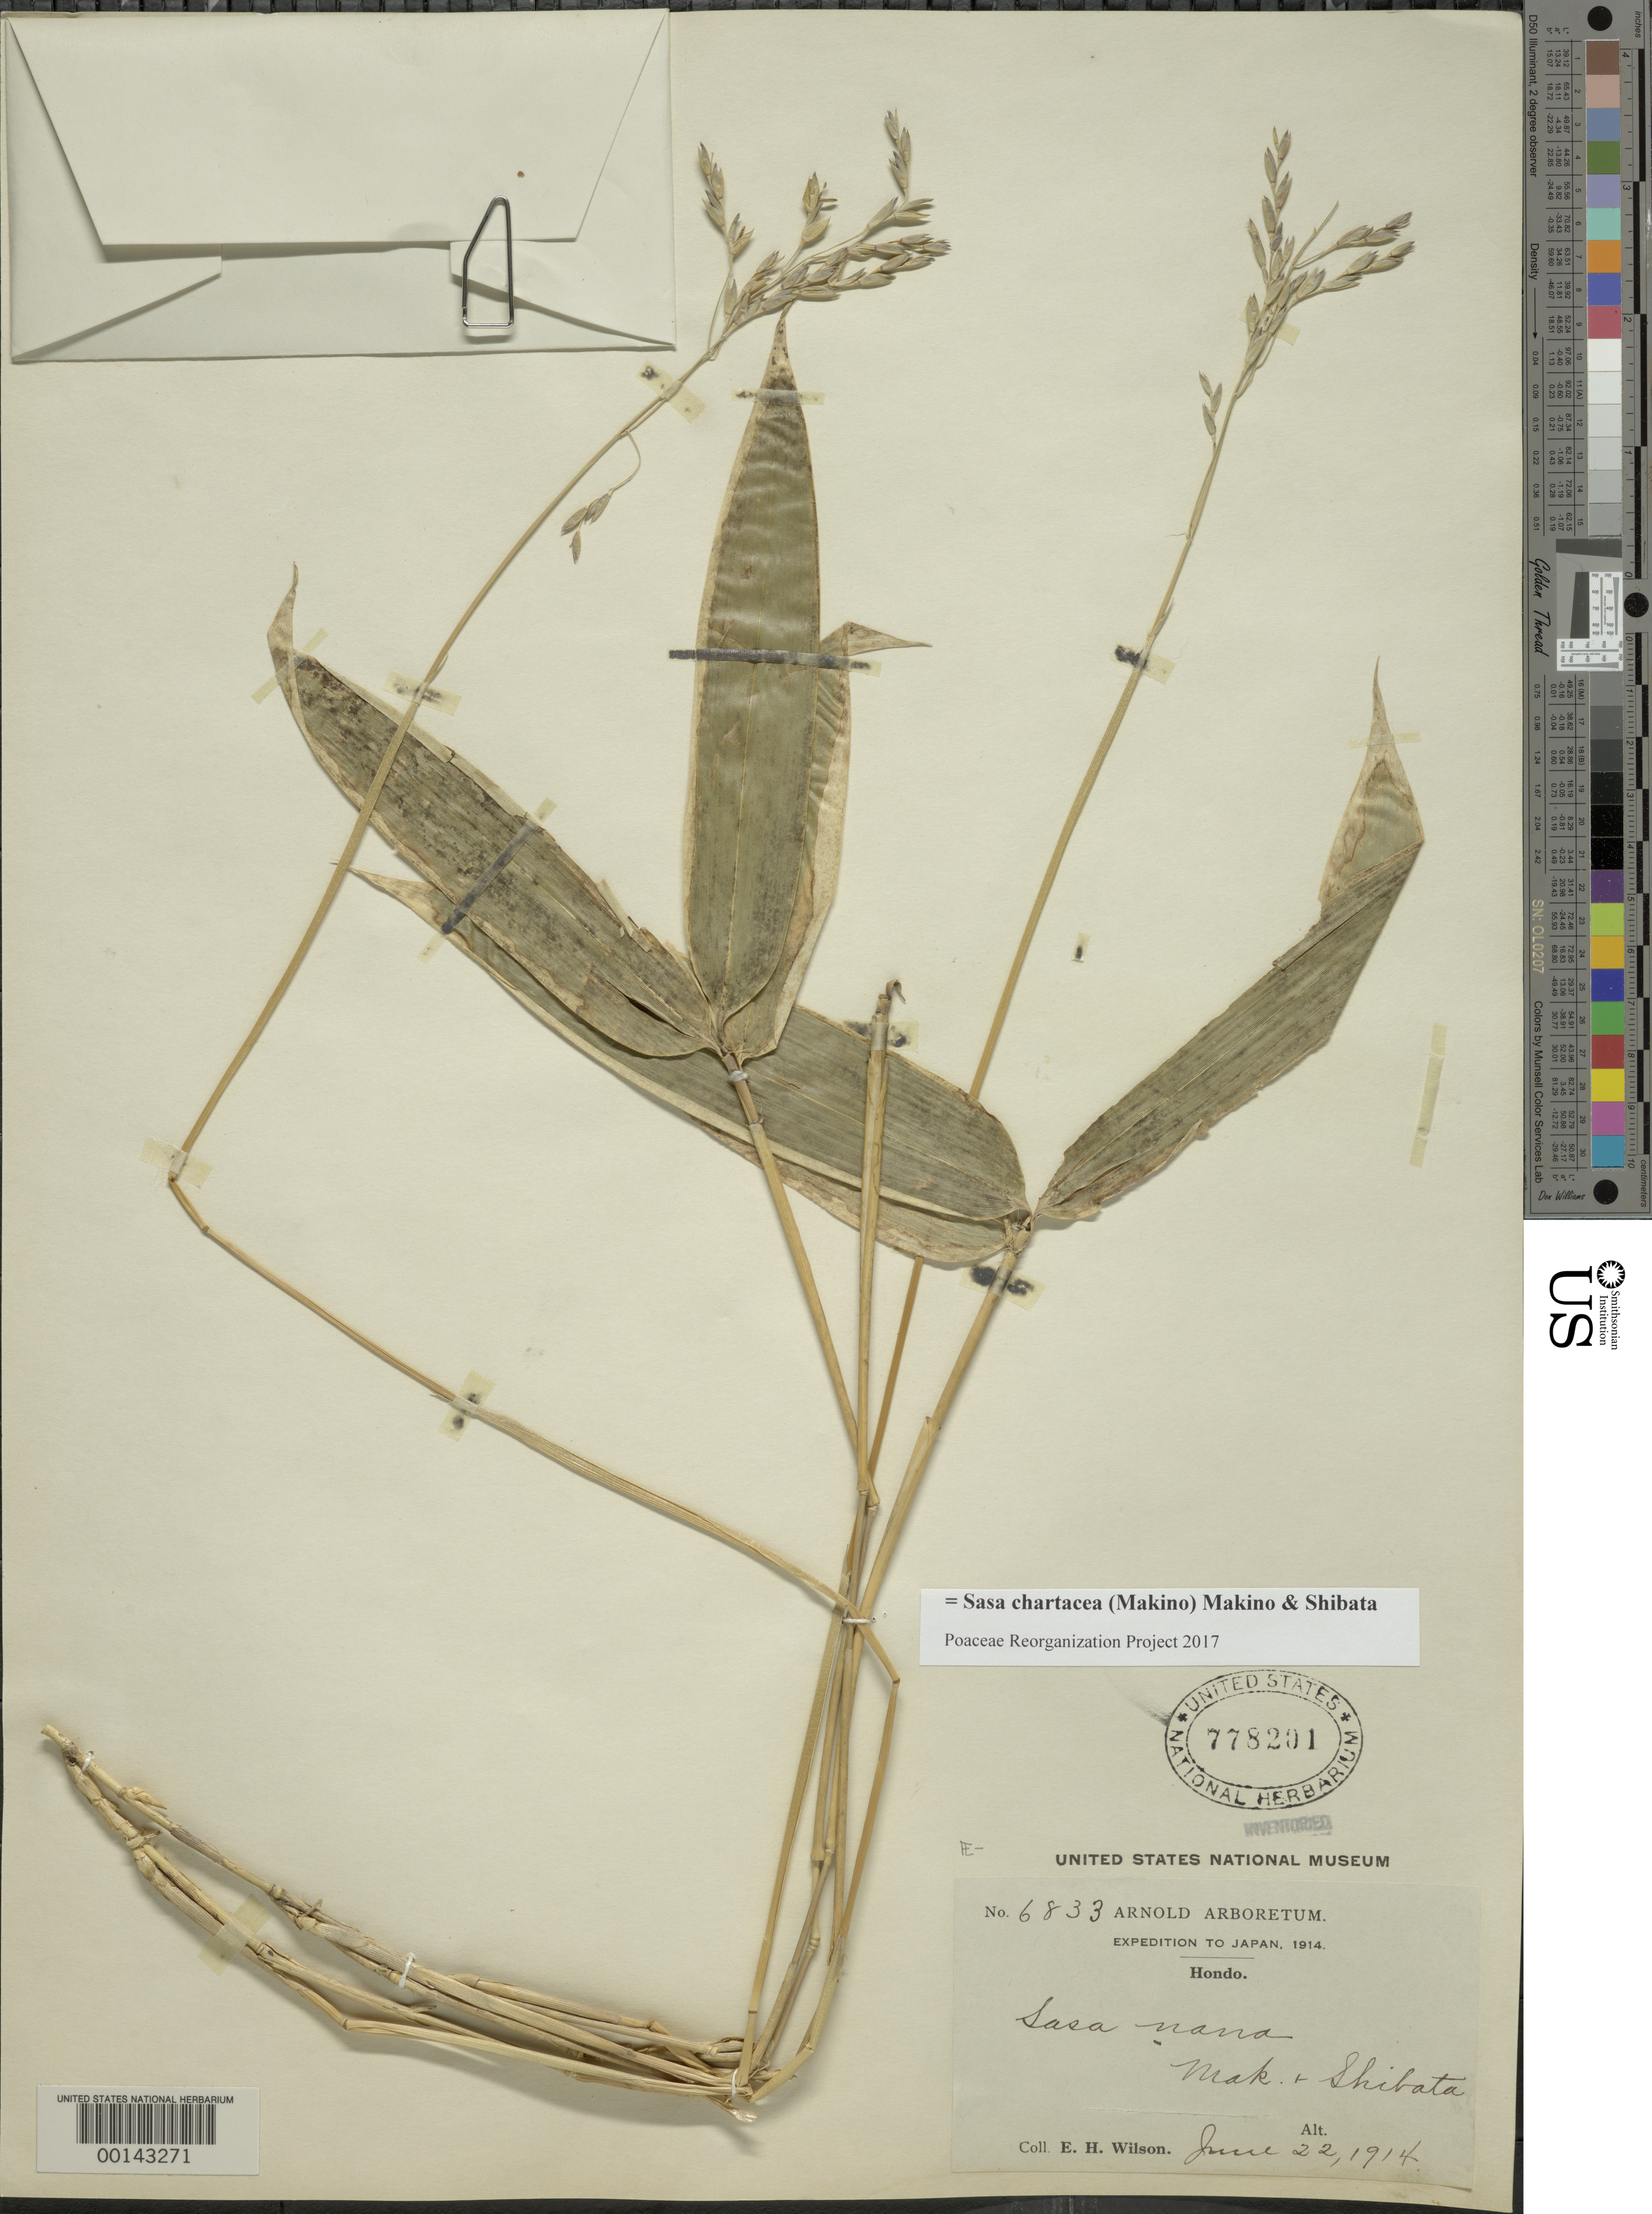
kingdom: Plantae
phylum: Tracheophyta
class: Liliopsida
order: Poales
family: Poaceae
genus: Sasa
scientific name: Sasa chartacea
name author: (Makino) Makino & Shibata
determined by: Poaceae Reorganization Project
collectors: E. H. Wilson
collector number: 6833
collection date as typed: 22 Jun 1914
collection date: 1914-06-22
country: Japan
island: Honshu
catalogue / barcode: US 778201